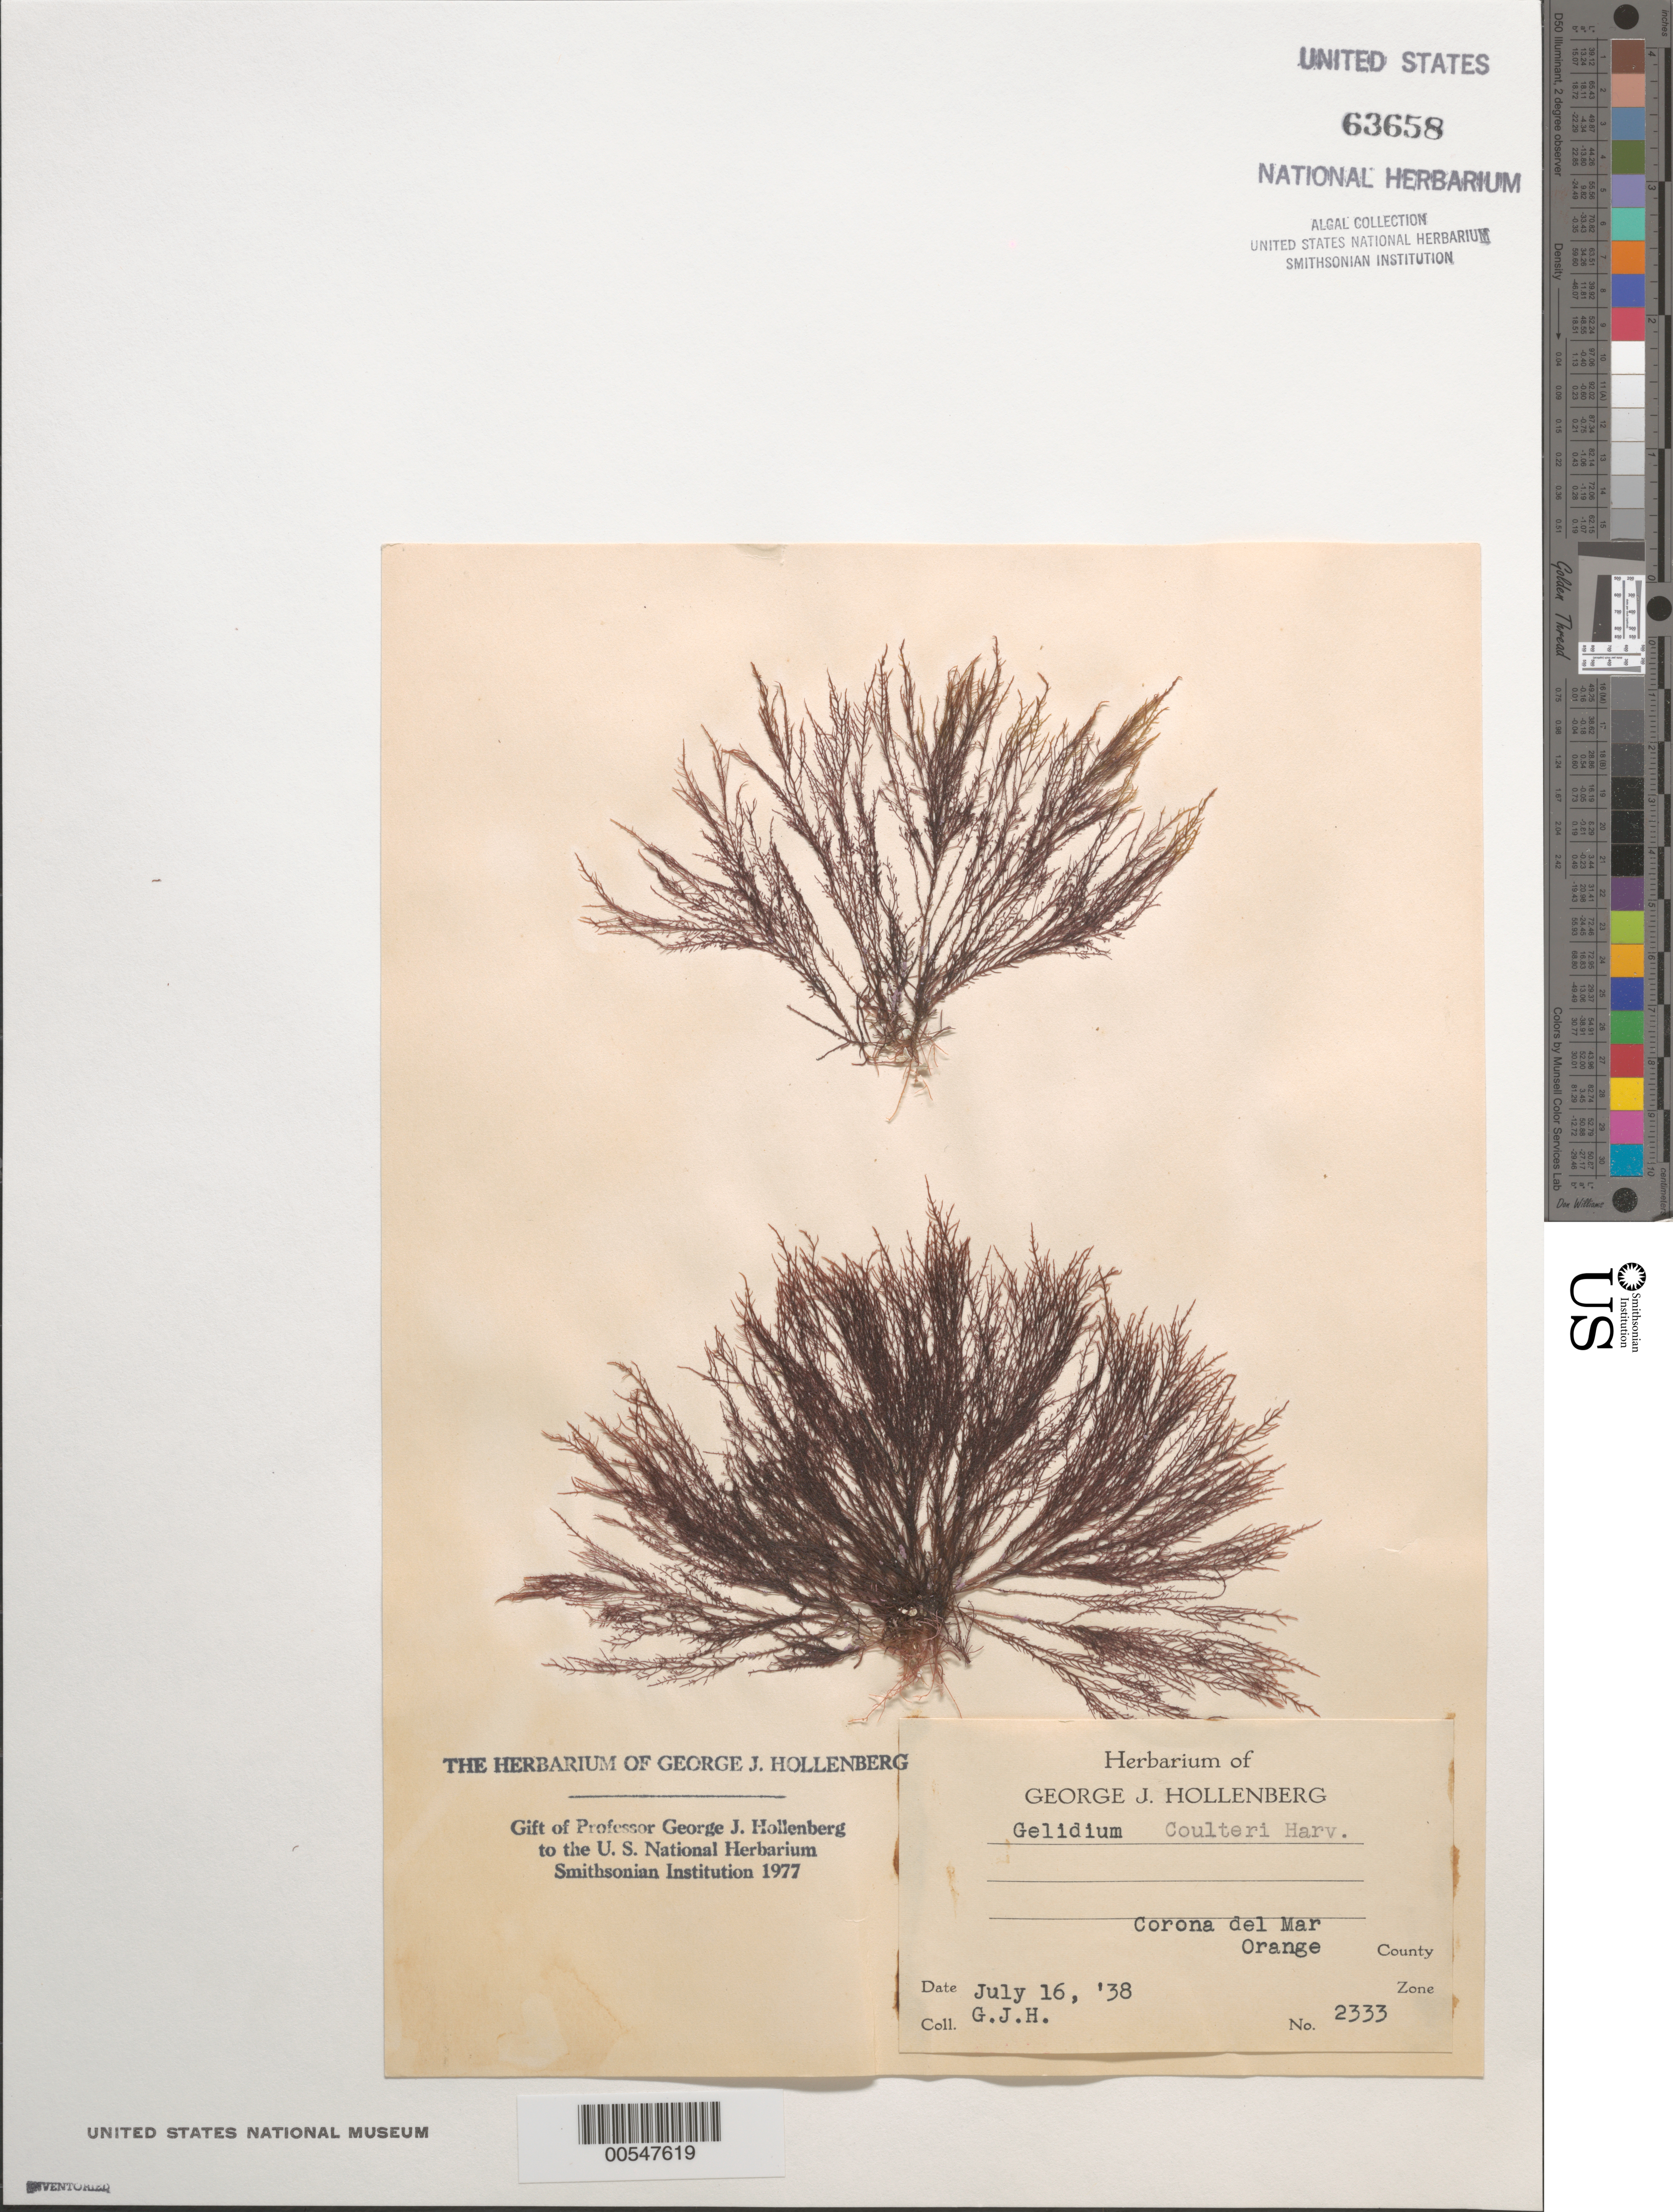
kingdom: Plantae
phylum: Rhodophyta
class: Florideophyceae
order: Gelidiales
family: Gelidiaceae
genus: Gelidium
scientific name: Gelidium coulteri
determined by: Hollenberg, George J.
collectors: G. Hollenberg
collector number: GJH 2333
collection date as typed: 16 Jul 1938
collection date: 1938-07-16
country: United States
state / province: California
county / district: Orange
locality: Corona del Mar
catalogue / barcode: US 63658